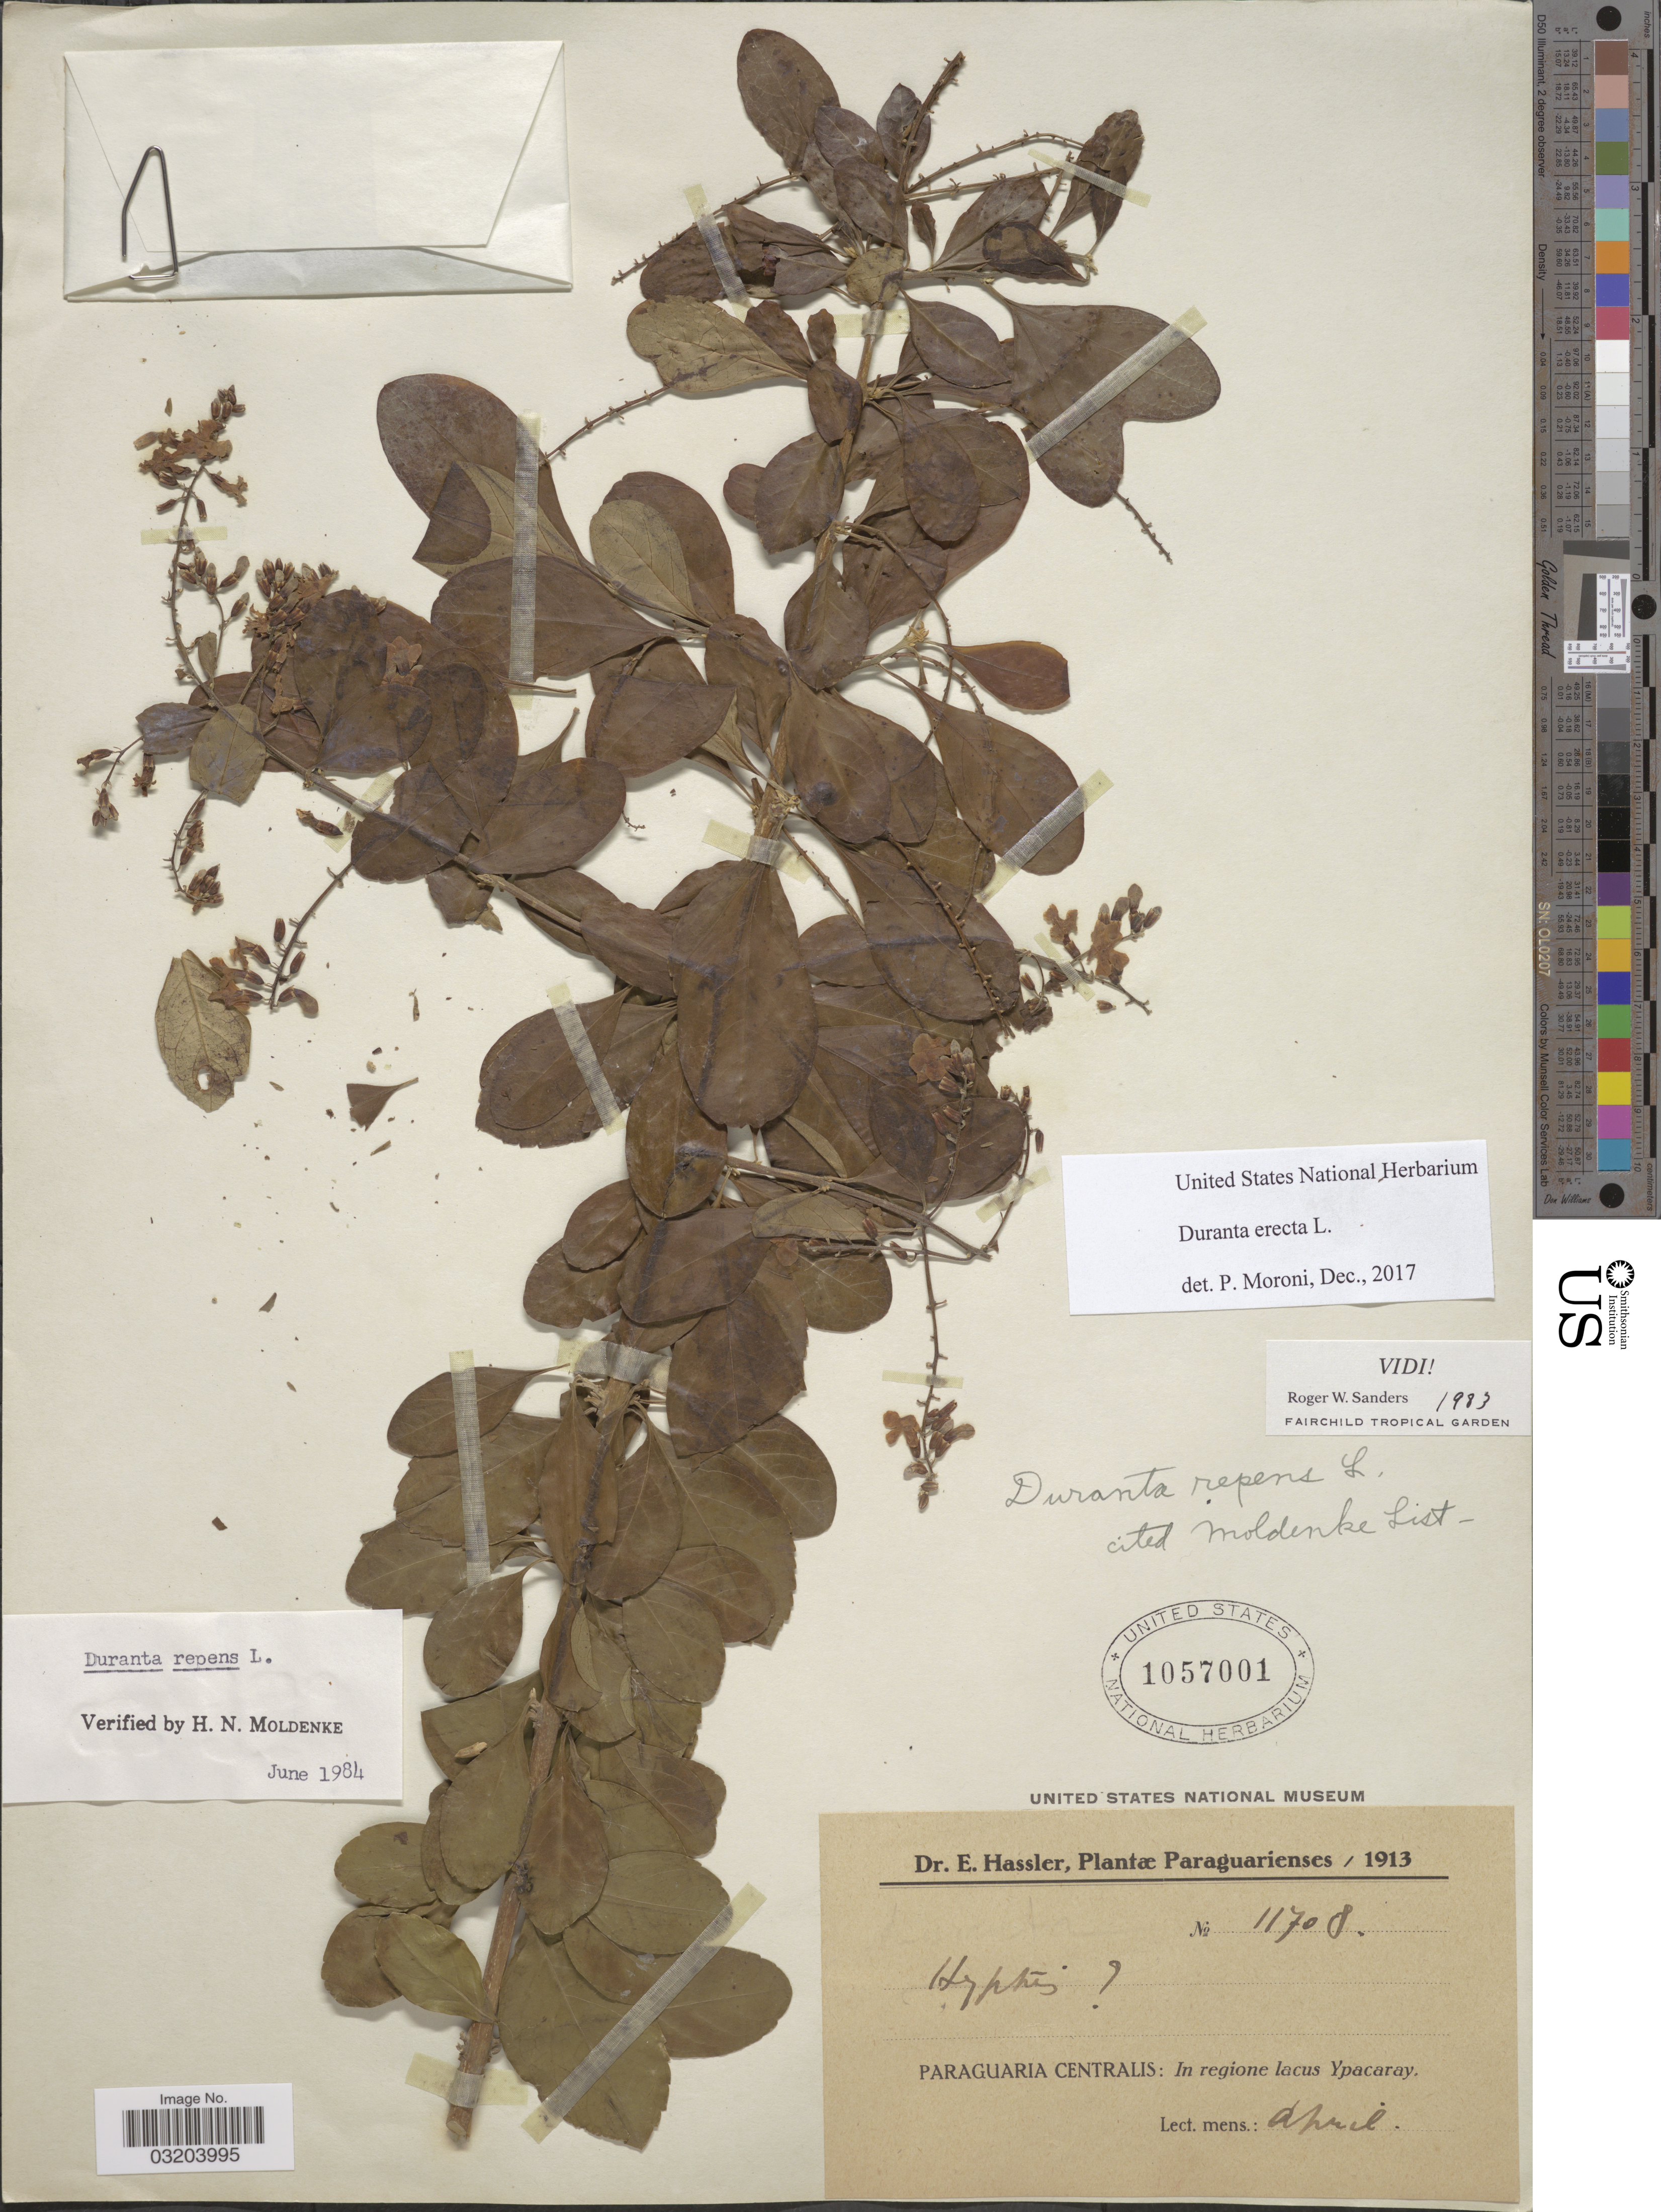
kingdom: Plantae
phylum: Tracheophyta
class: Magnoliopsida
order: Lamiales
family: Verbenaceae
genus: Duranta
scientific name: Duranta erecta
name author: L.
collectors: E. Hassler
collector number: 11708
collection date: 1913-04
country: Paraguay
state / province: Paraguari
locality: Paraguaria Centralis: In regione lacus Ypacaray.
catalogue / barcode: US 1057001